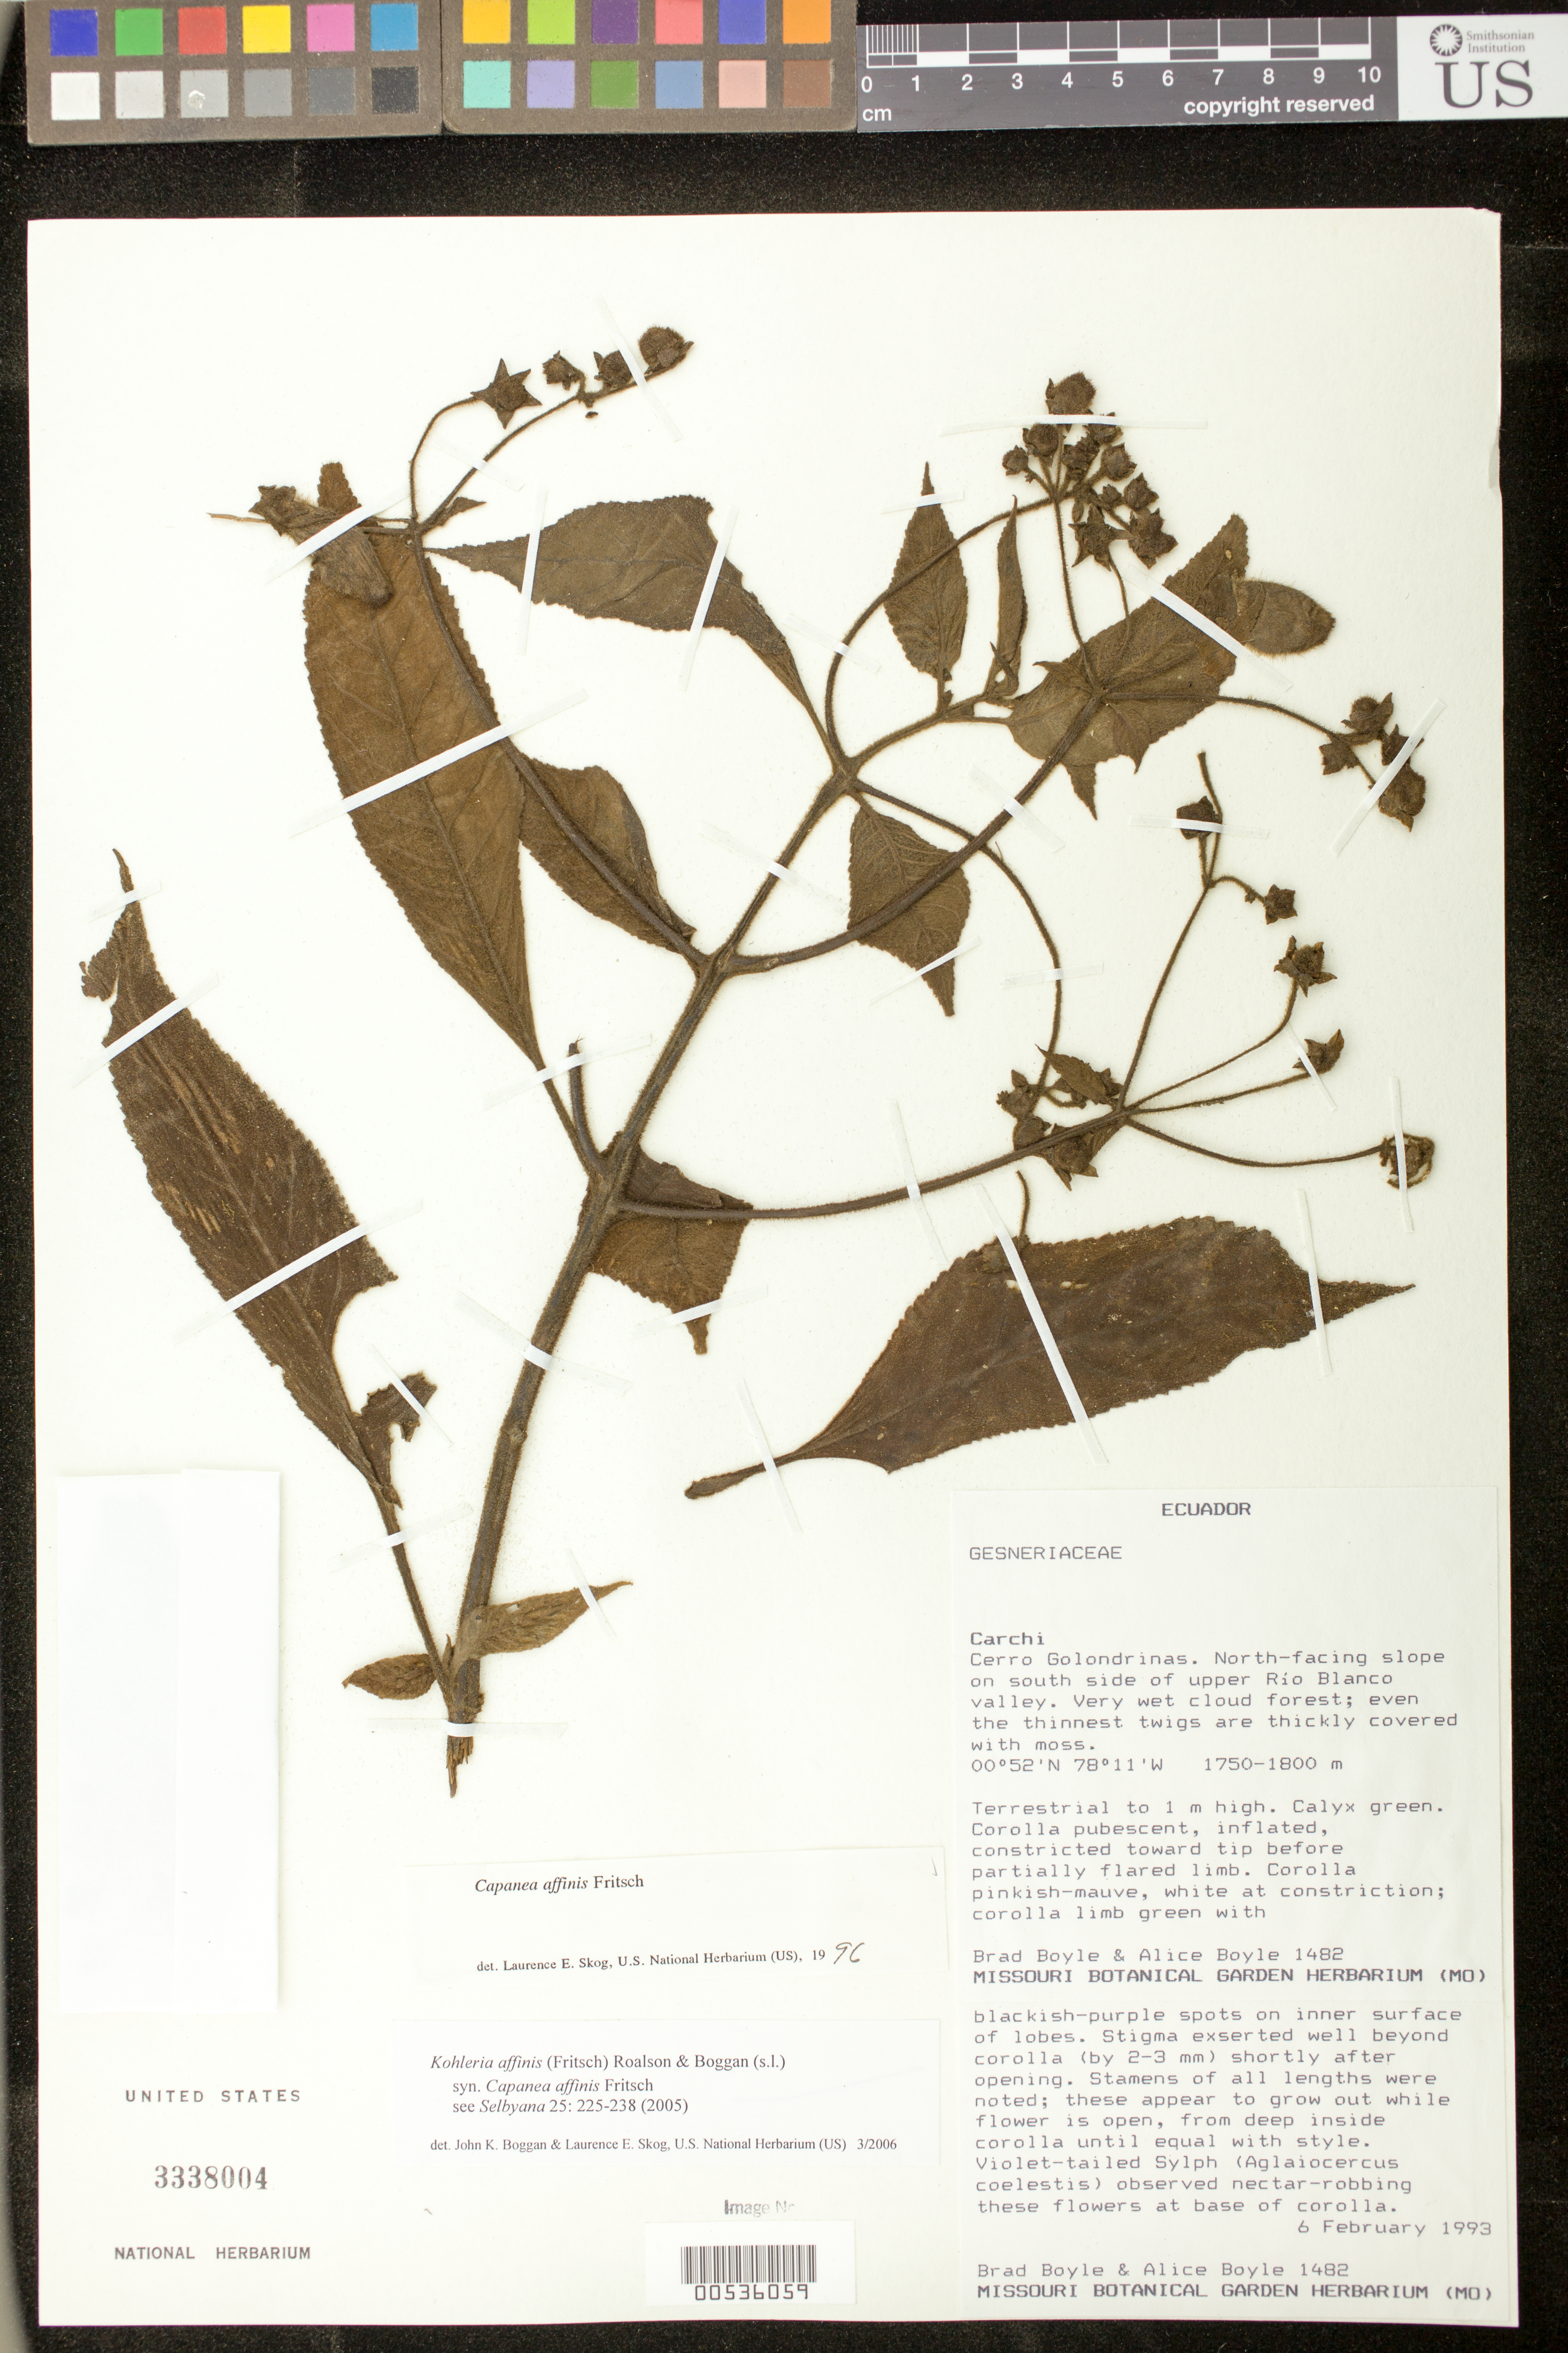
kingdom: Plantae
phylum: Tracheophyta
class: Magnoliopsida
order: Lamiales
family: Gesneriaceae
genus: Kohleria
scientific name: Kohleria affinis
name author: (Fritsch) Roalson & Boggan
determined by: Boggan, J. K.; Skog, L. E.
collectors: B. Boyle & A. Boyle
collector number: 1482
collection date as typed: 06 Feb 1993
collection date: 1993-02-06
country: Ecuador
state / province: Carchi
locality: Cerro Golondrinas, N-facing slope on S side of upper Río Blanco valley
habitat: Very wet cloud forest; even the thinnest twigs are thickly covered with moss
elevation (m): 1750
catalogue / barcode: US 3338004